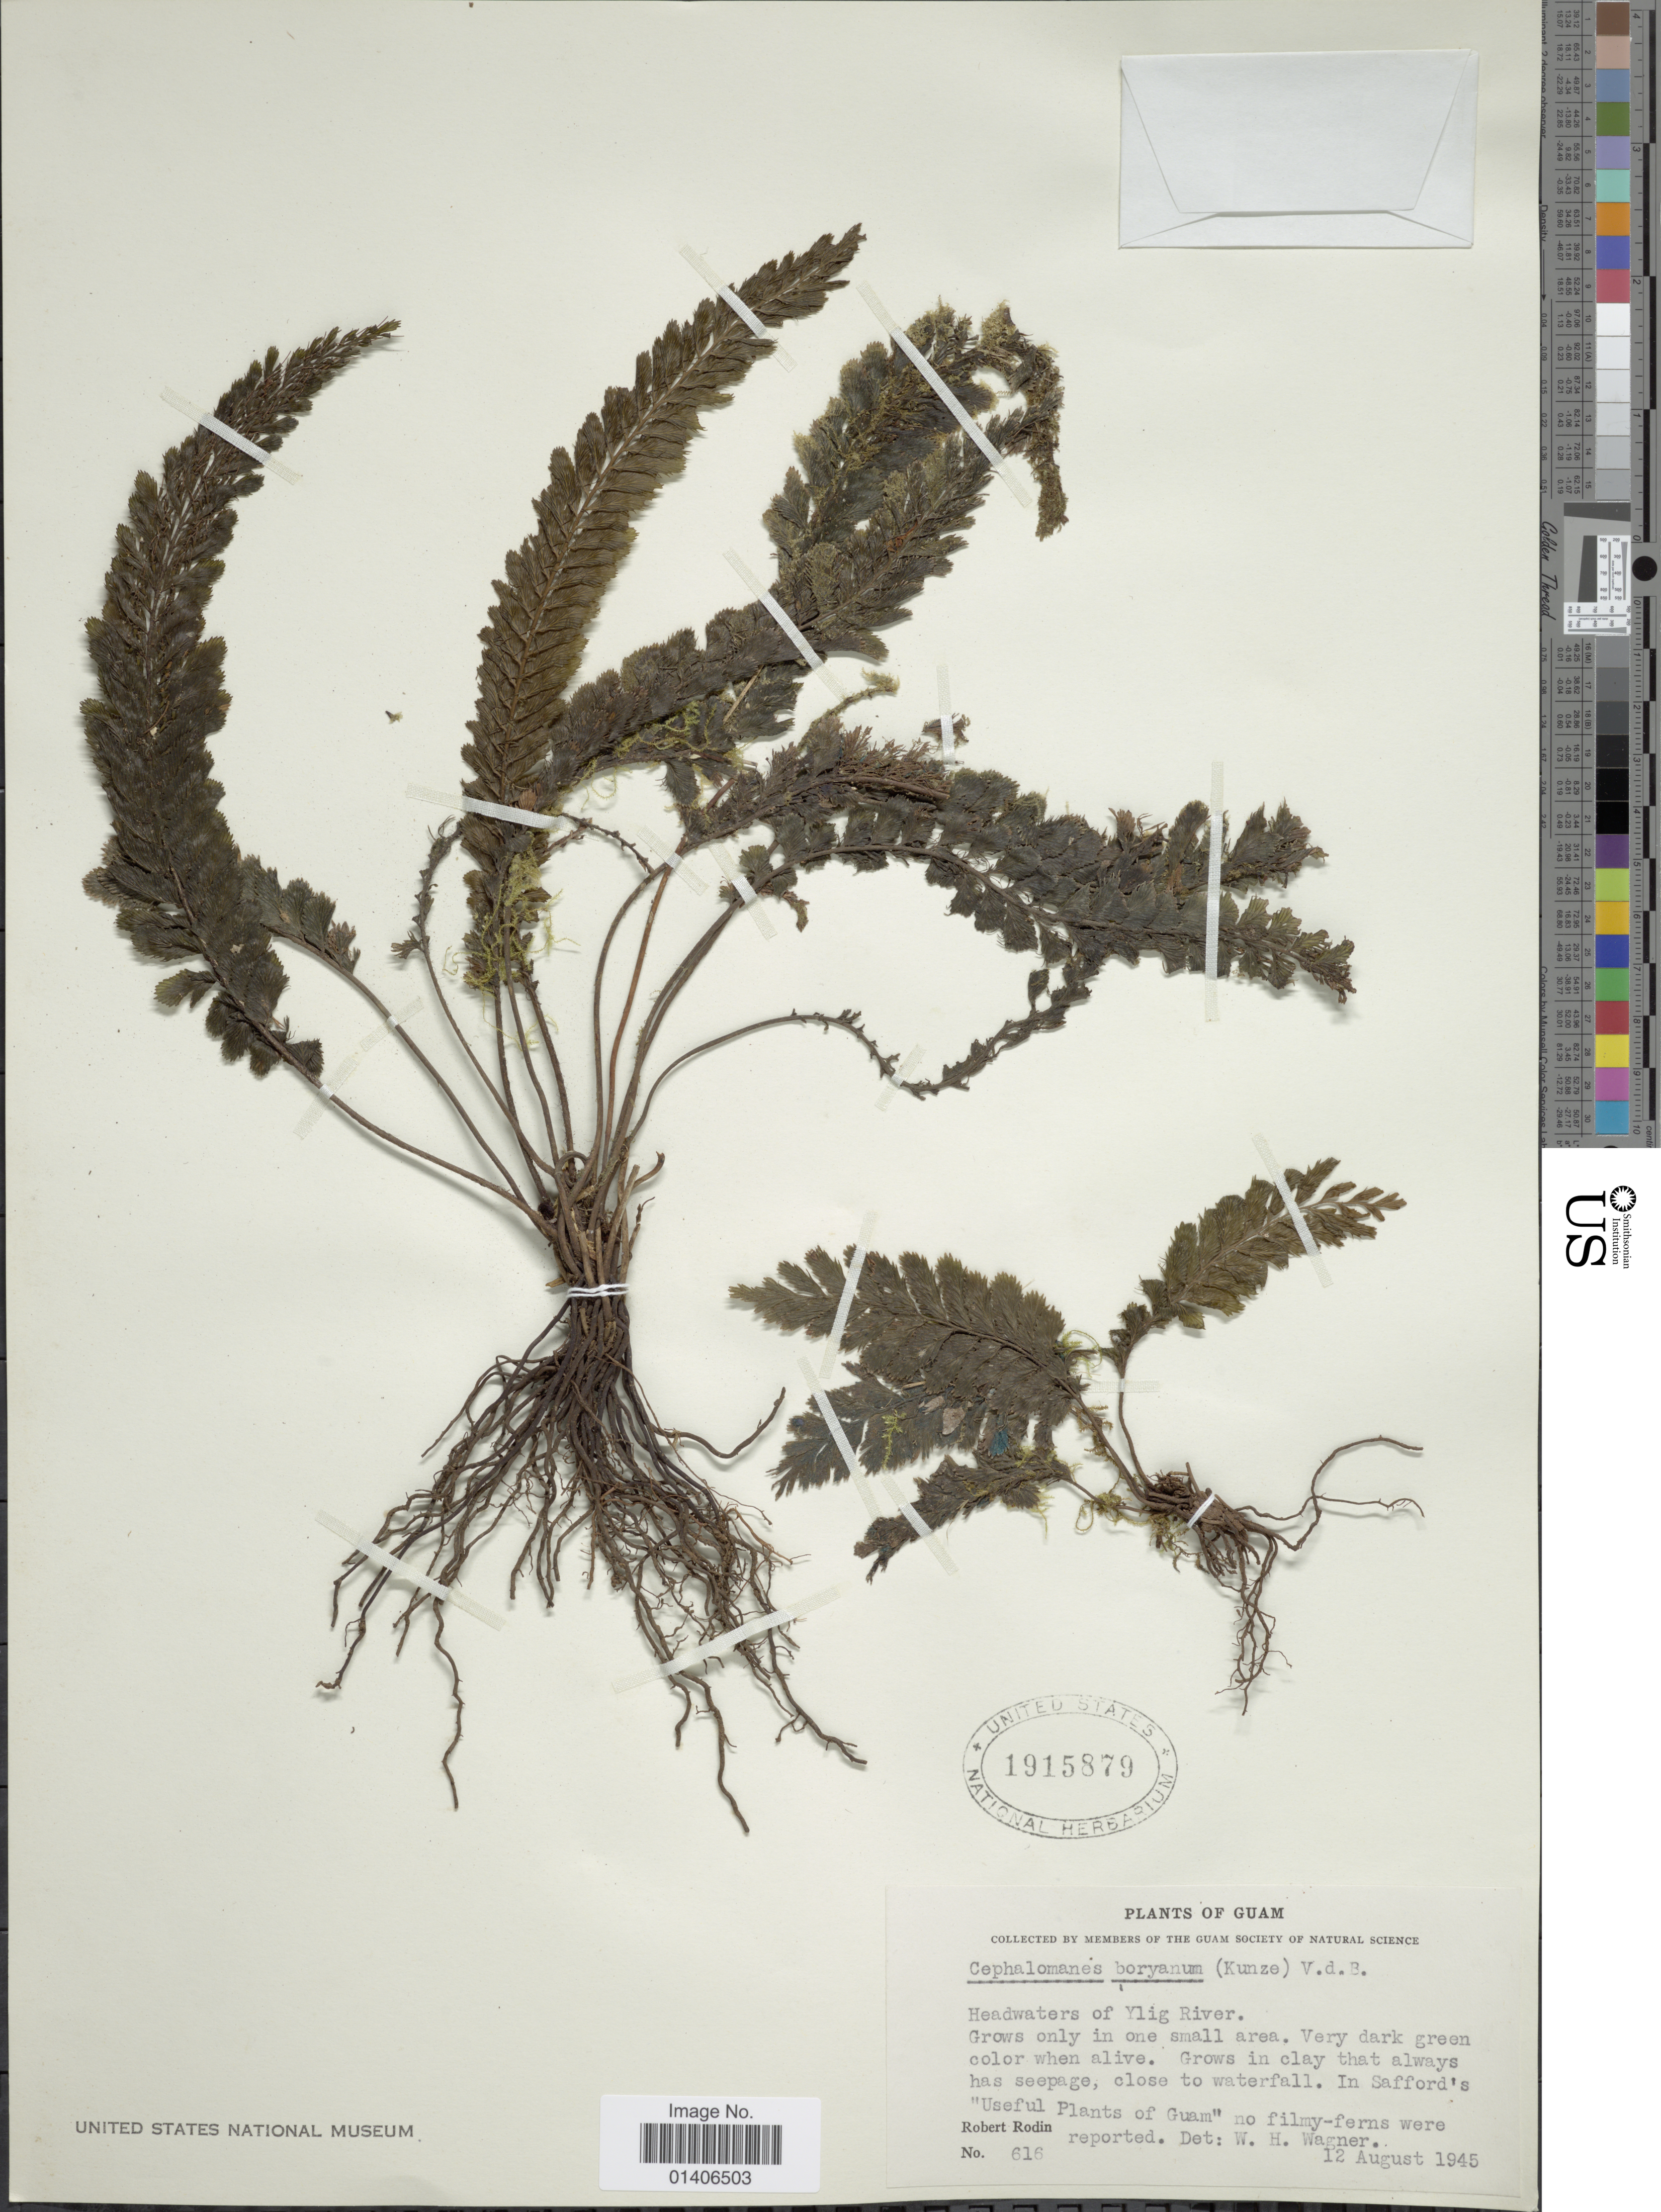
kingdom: Plantae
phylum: Tracheophyta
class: Polypodiopsida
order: Hymenophyllales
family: Hymenophyllaceae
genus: Cephalomanes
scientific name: Cephalomanes atrovirens subsp. boryanum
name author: (Kunze) K. Iwats.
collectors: R. Rodin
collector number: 616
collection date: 1945-08-12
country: Guam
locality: Headwaters of Ylig River. Grows only one small area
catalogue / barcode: US 1915879